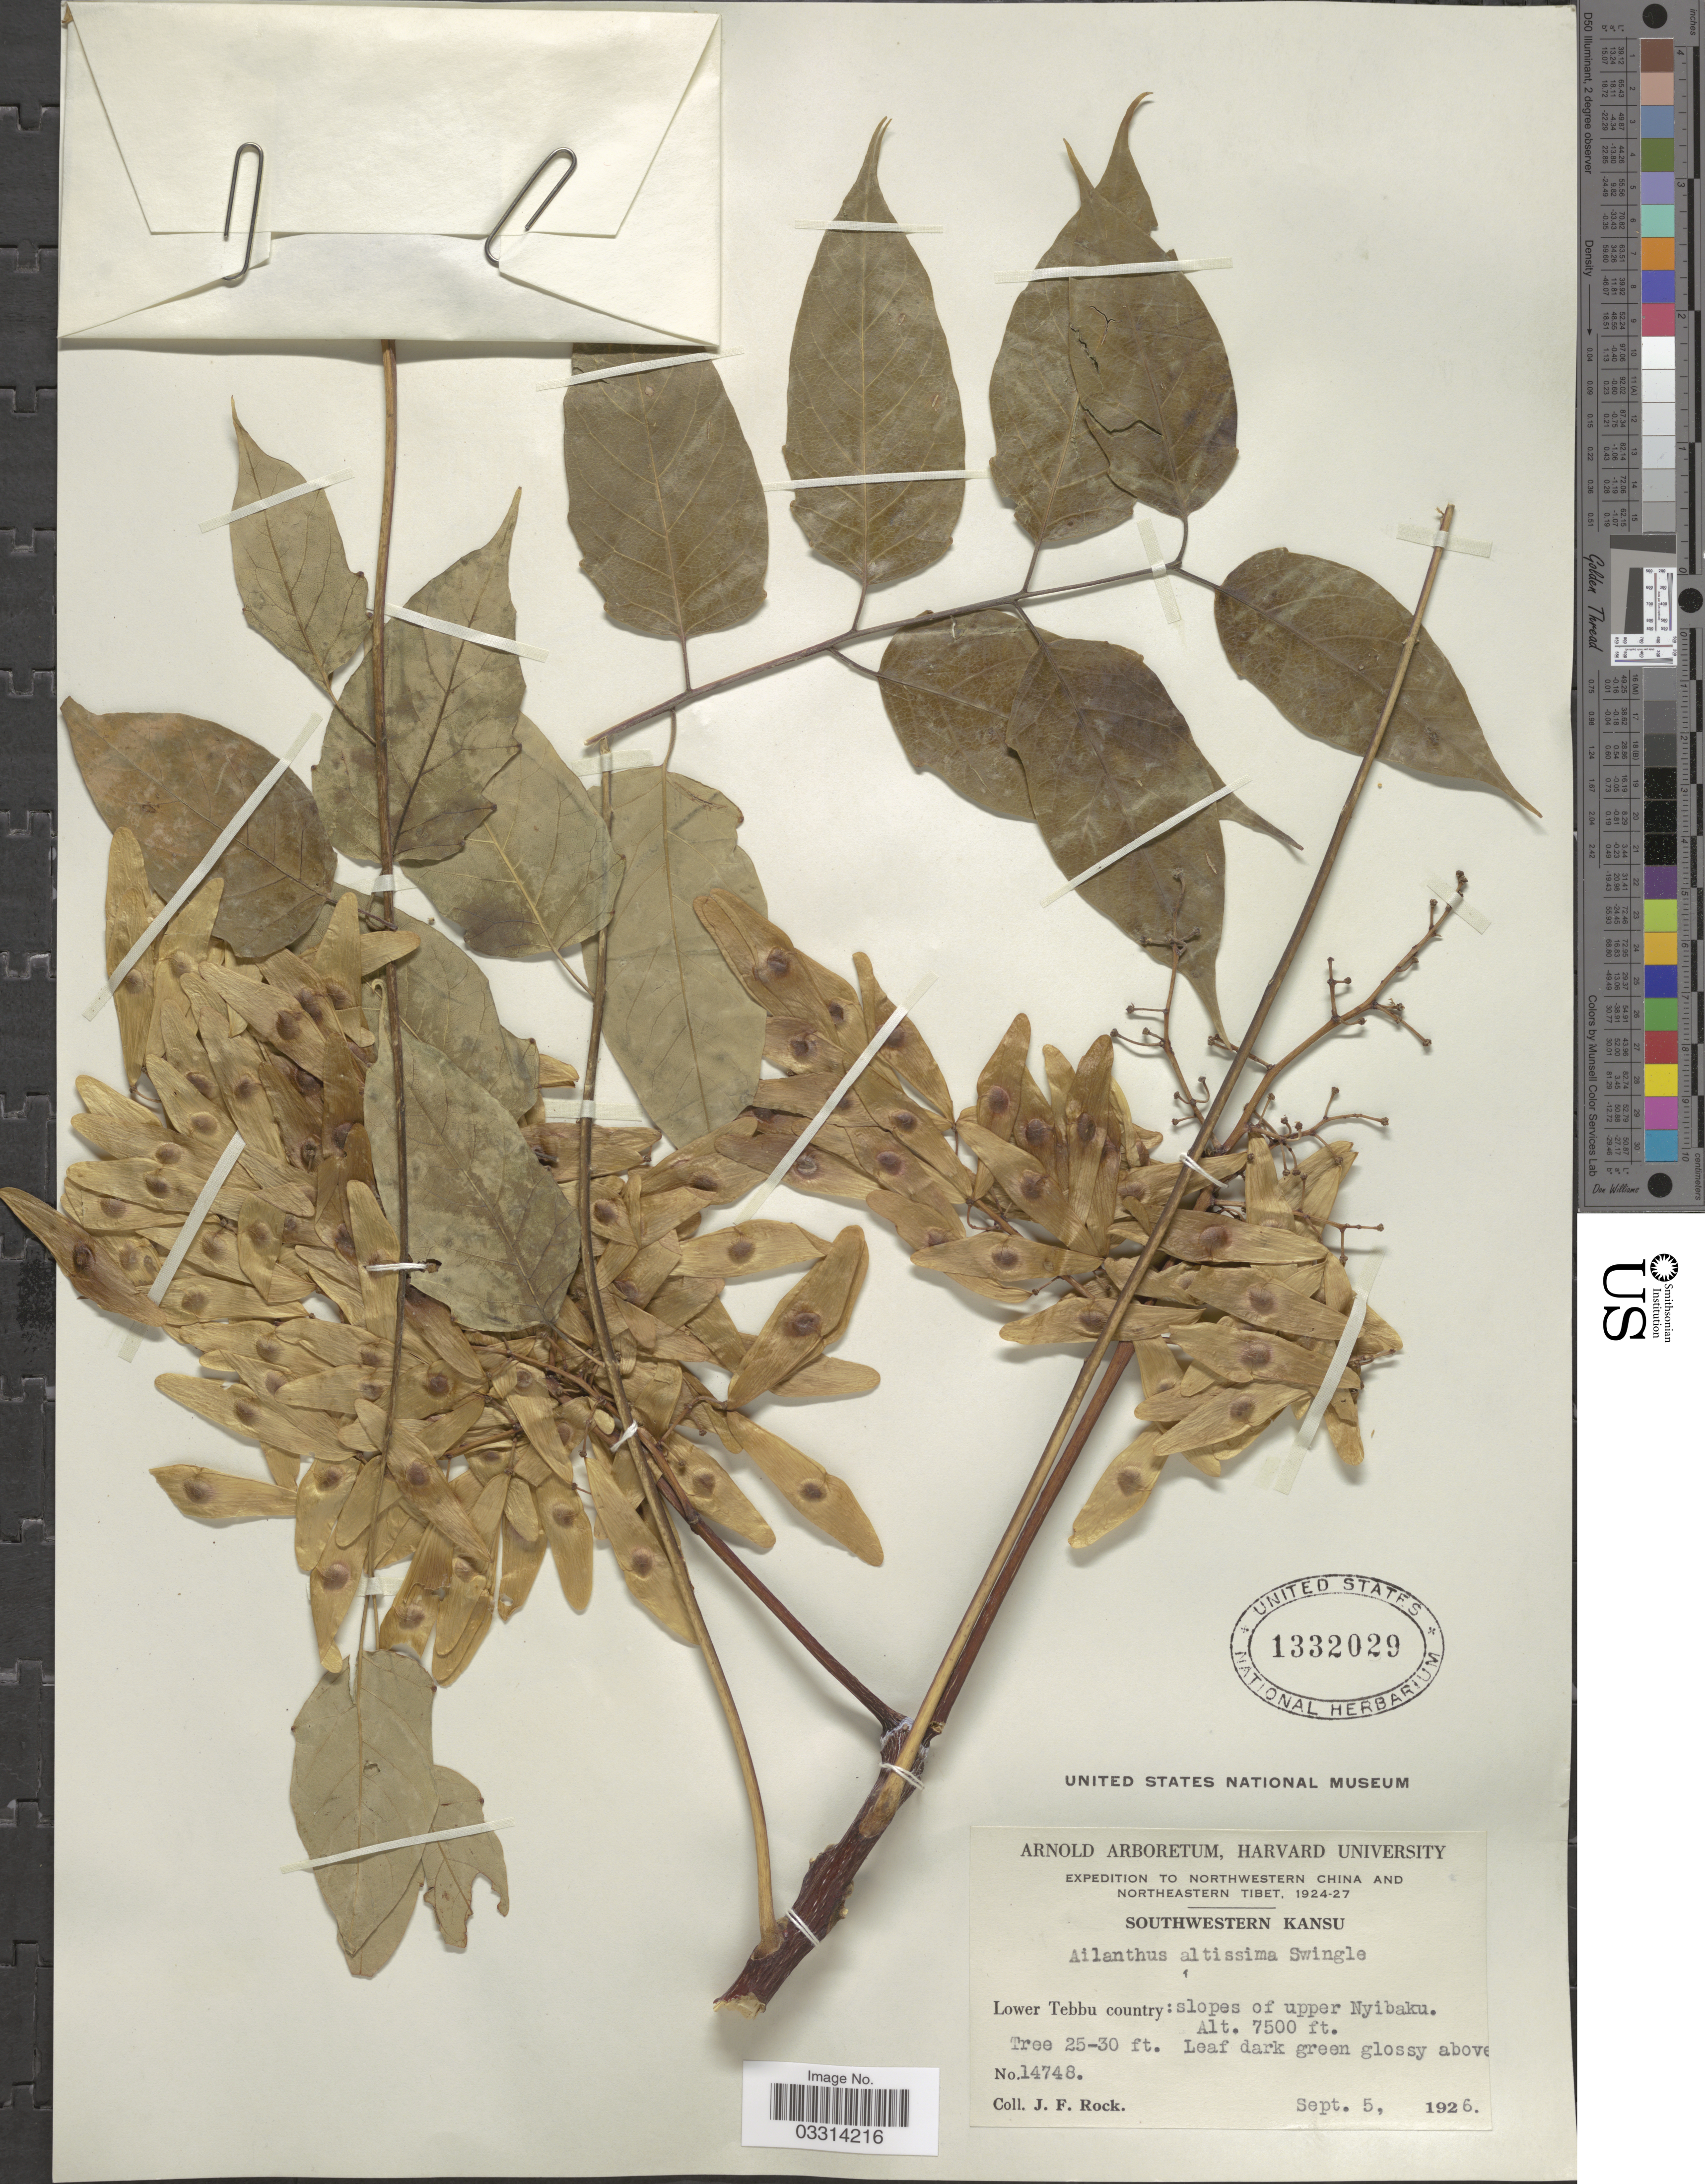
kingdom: Plantae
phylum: Tracheophyta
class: Magnoliopsida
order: Sapindales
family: Simaroubaceae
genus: Ailanthus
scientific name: Ailanthus altissima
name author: (Mill.) Swingle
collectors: J. Rock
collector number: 14748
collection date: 1926-09-05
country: China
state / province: Gansu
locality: Northwestern China and Northeastern Tibet. Southwestern Kansu. Lower Tebbu country: slopes of upper Nyibaku.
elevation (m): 2286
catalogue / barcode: US 1332029